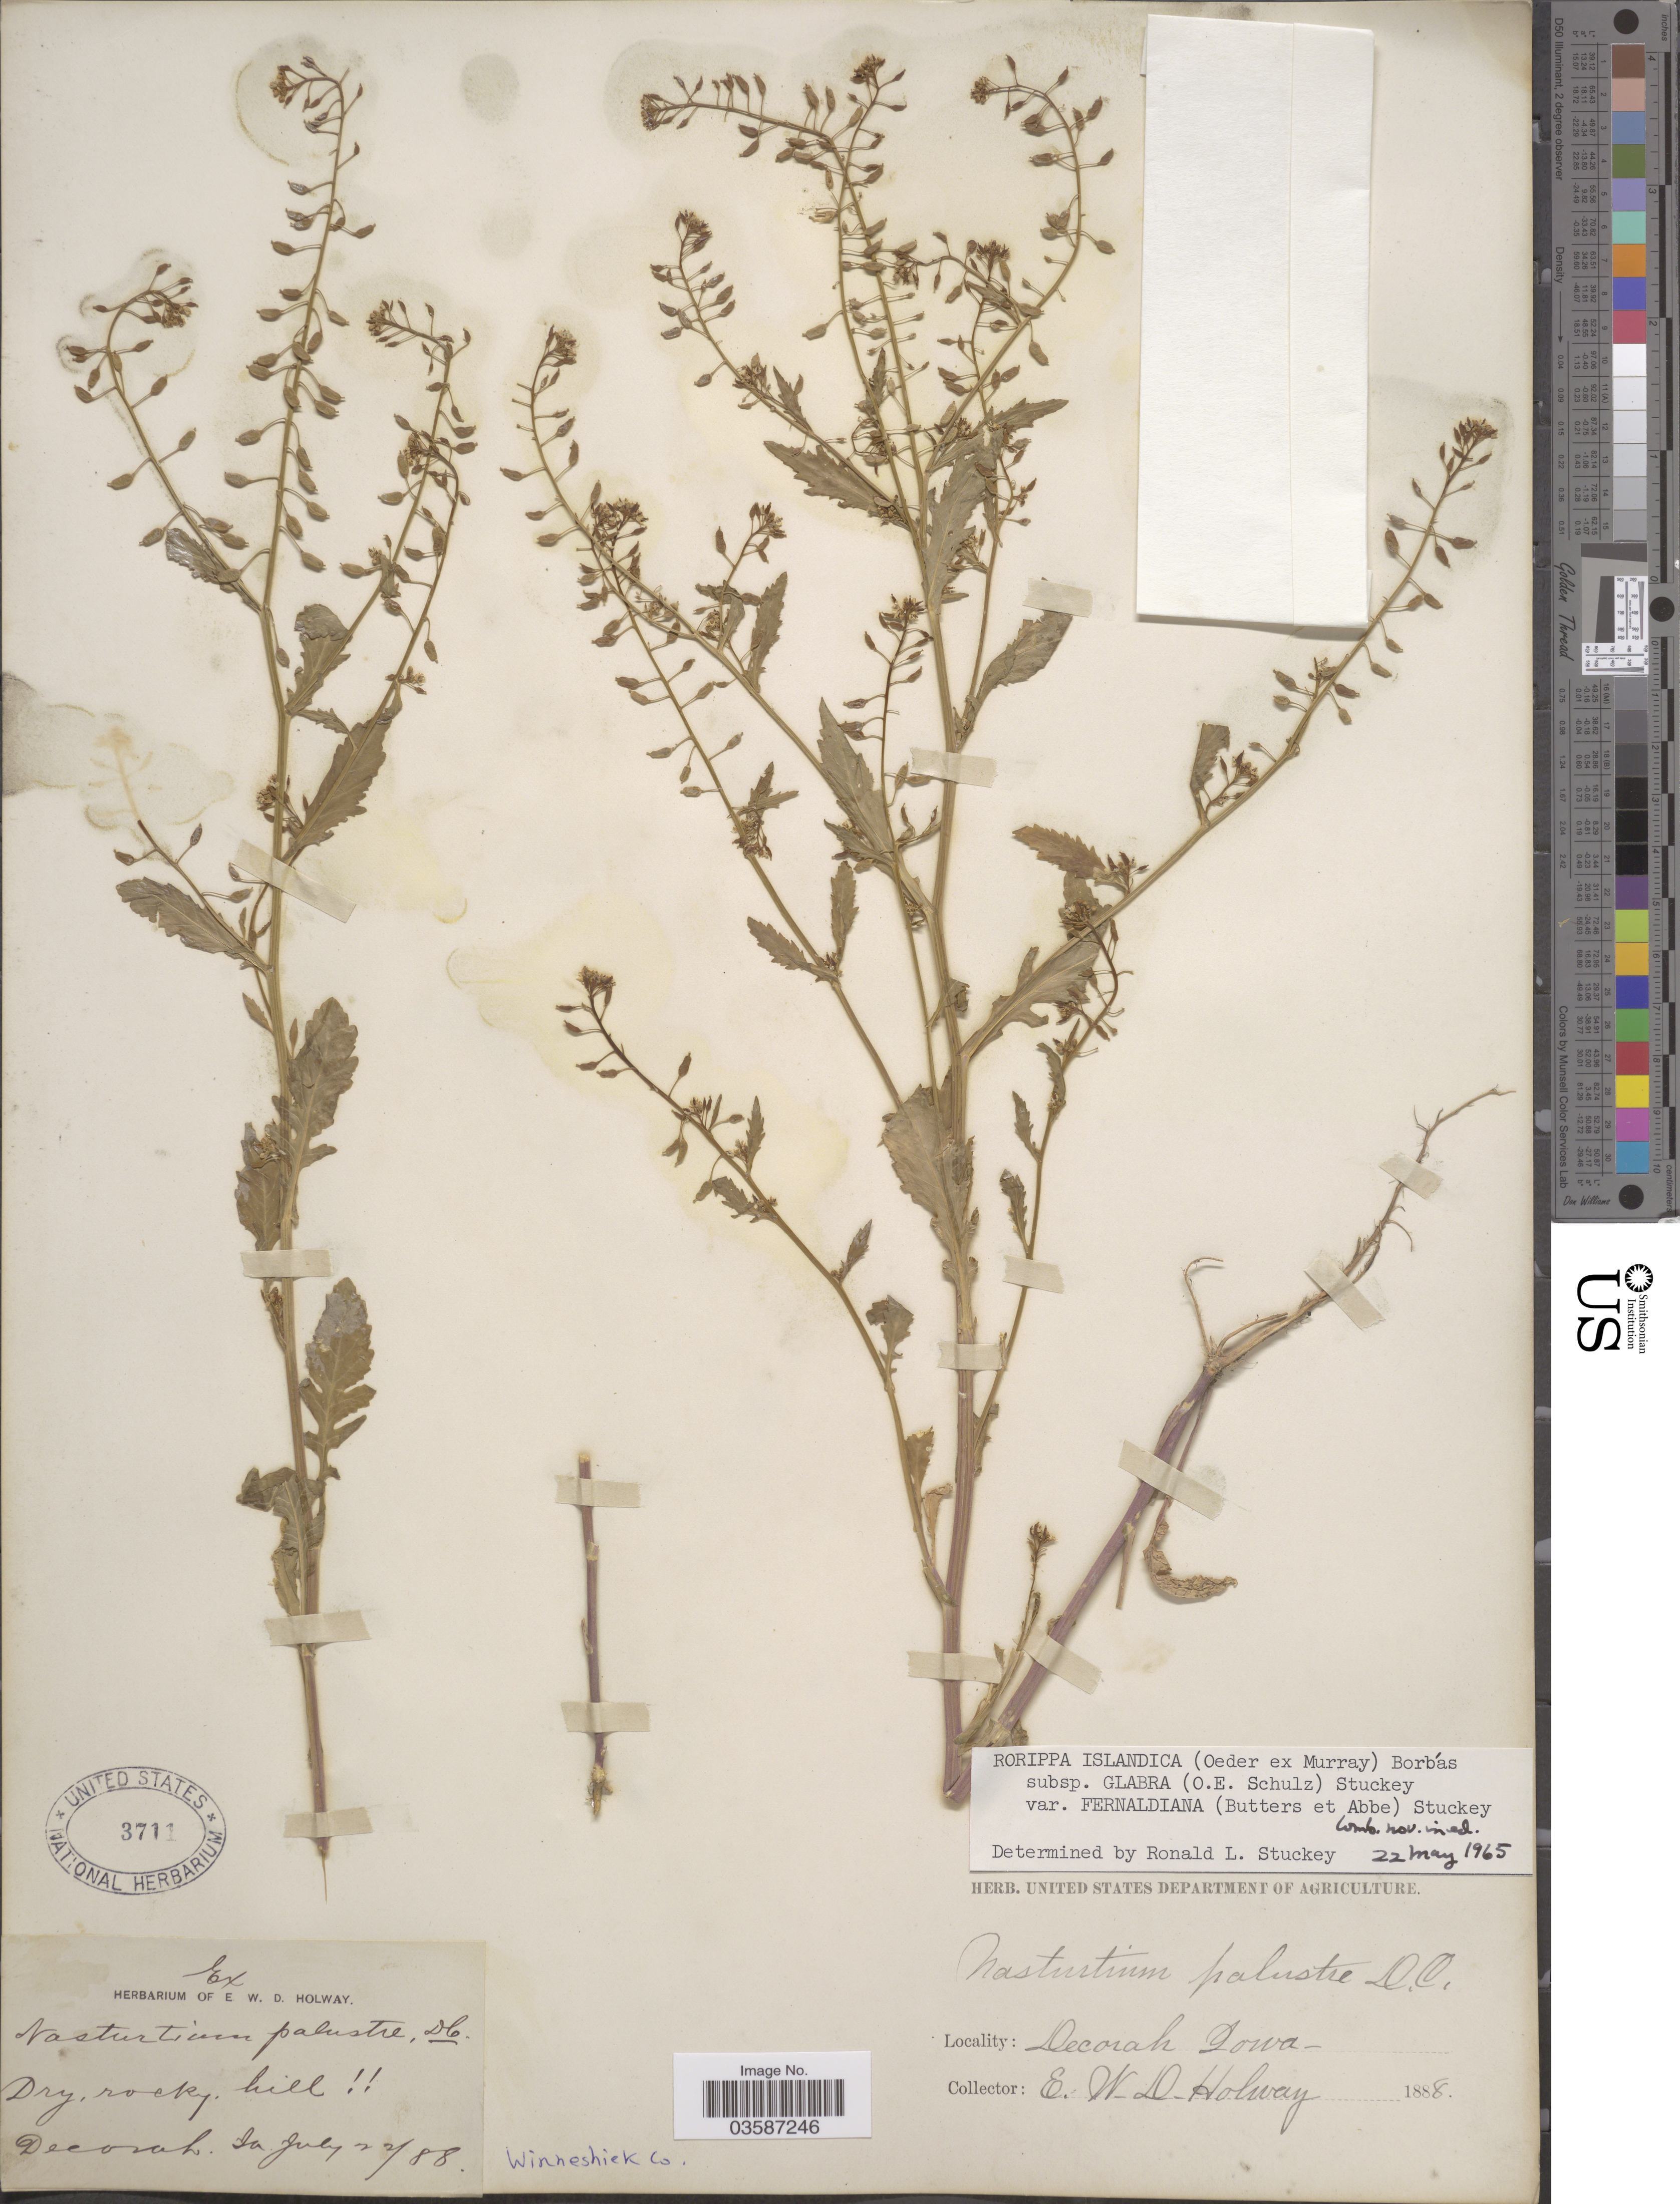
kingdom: Plantae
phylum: Tracheophyta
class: Magnoliopsida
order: Brassicales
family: Brassicaceae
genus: Rorippa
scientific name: Rorippa islandica var. fernaldiana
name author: Butters & Abbe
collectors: E. W. D. Holway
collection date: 1888-07-22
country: United States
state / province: Iowa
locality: Decorah. Winneshiek Co.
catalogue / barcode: US 3711